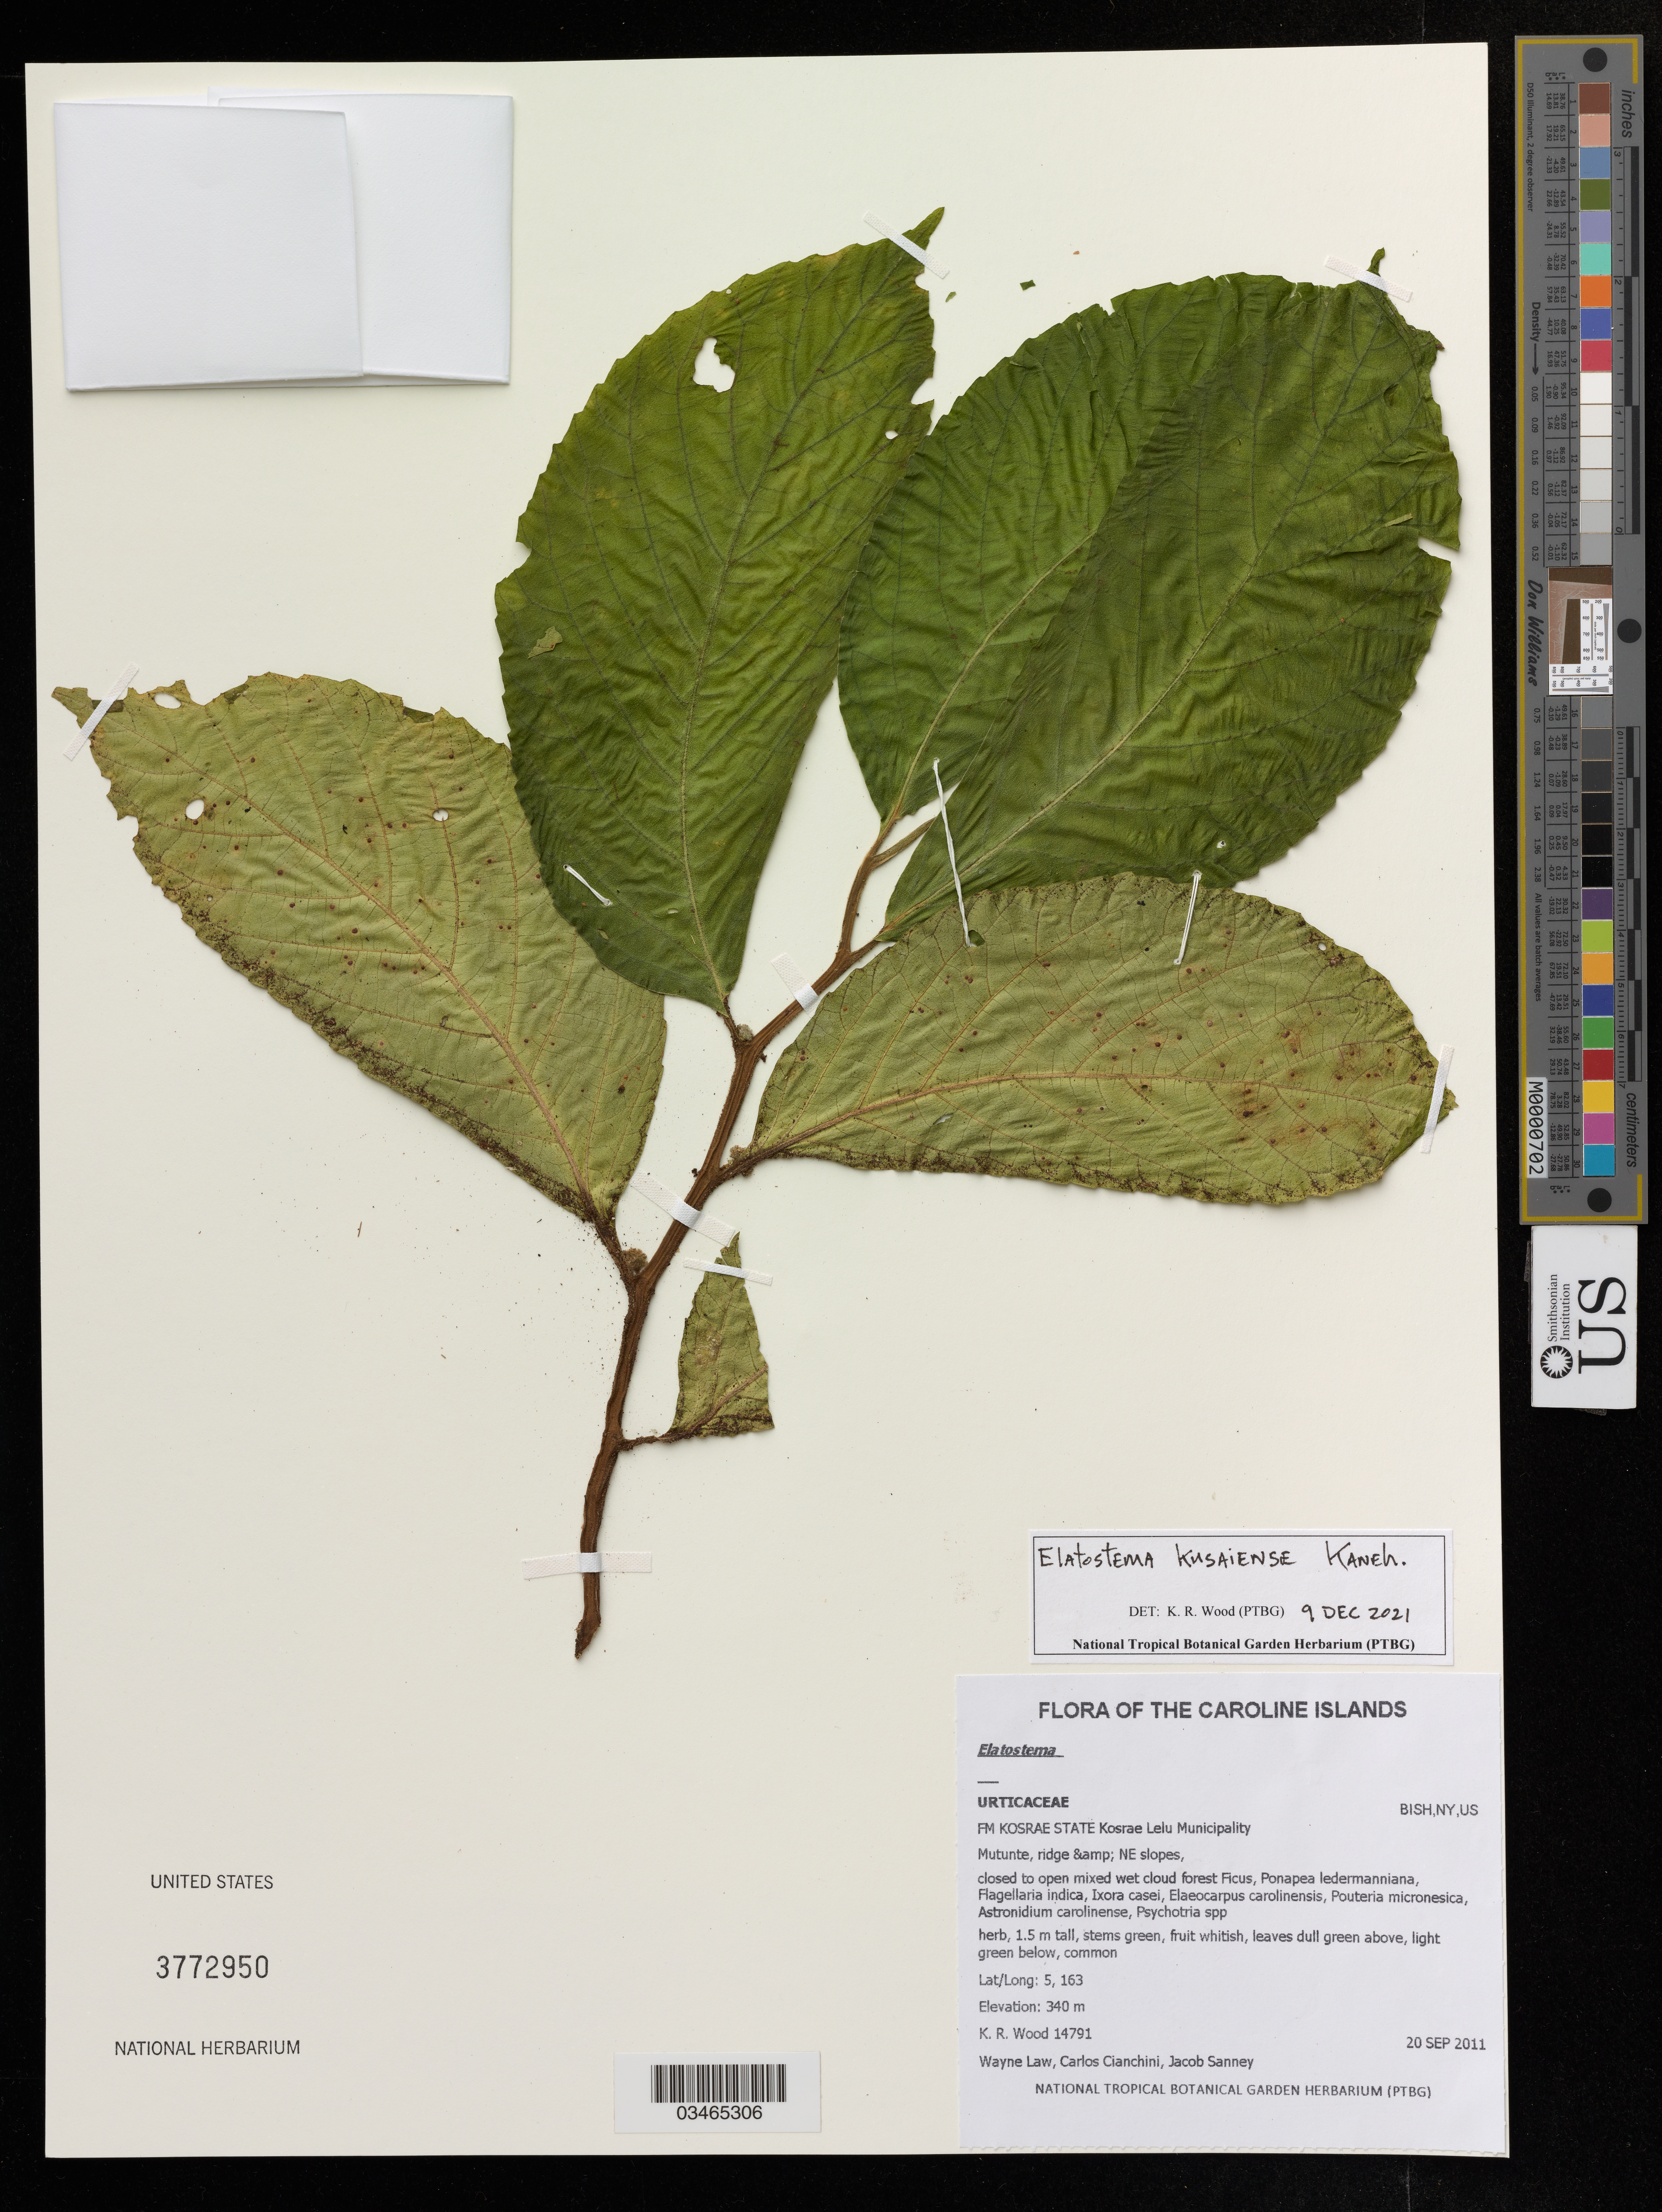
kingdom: Plantae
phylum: Tracheophyta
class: Magnoliopsida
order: Rosales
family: Urticaceae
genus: Elatostema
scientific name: Elatostema kusaiense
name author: Kaneh.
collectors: K. R. Wood & W. Law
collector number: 14791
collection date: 2011-09-20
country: Micronesia, Federated States of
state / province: Kosrae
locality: FR Kosrae State Kosrae Lelu Municipality, Mutunte, ridge & amp; NE slopes.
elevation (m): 340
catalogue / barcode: US 3772950